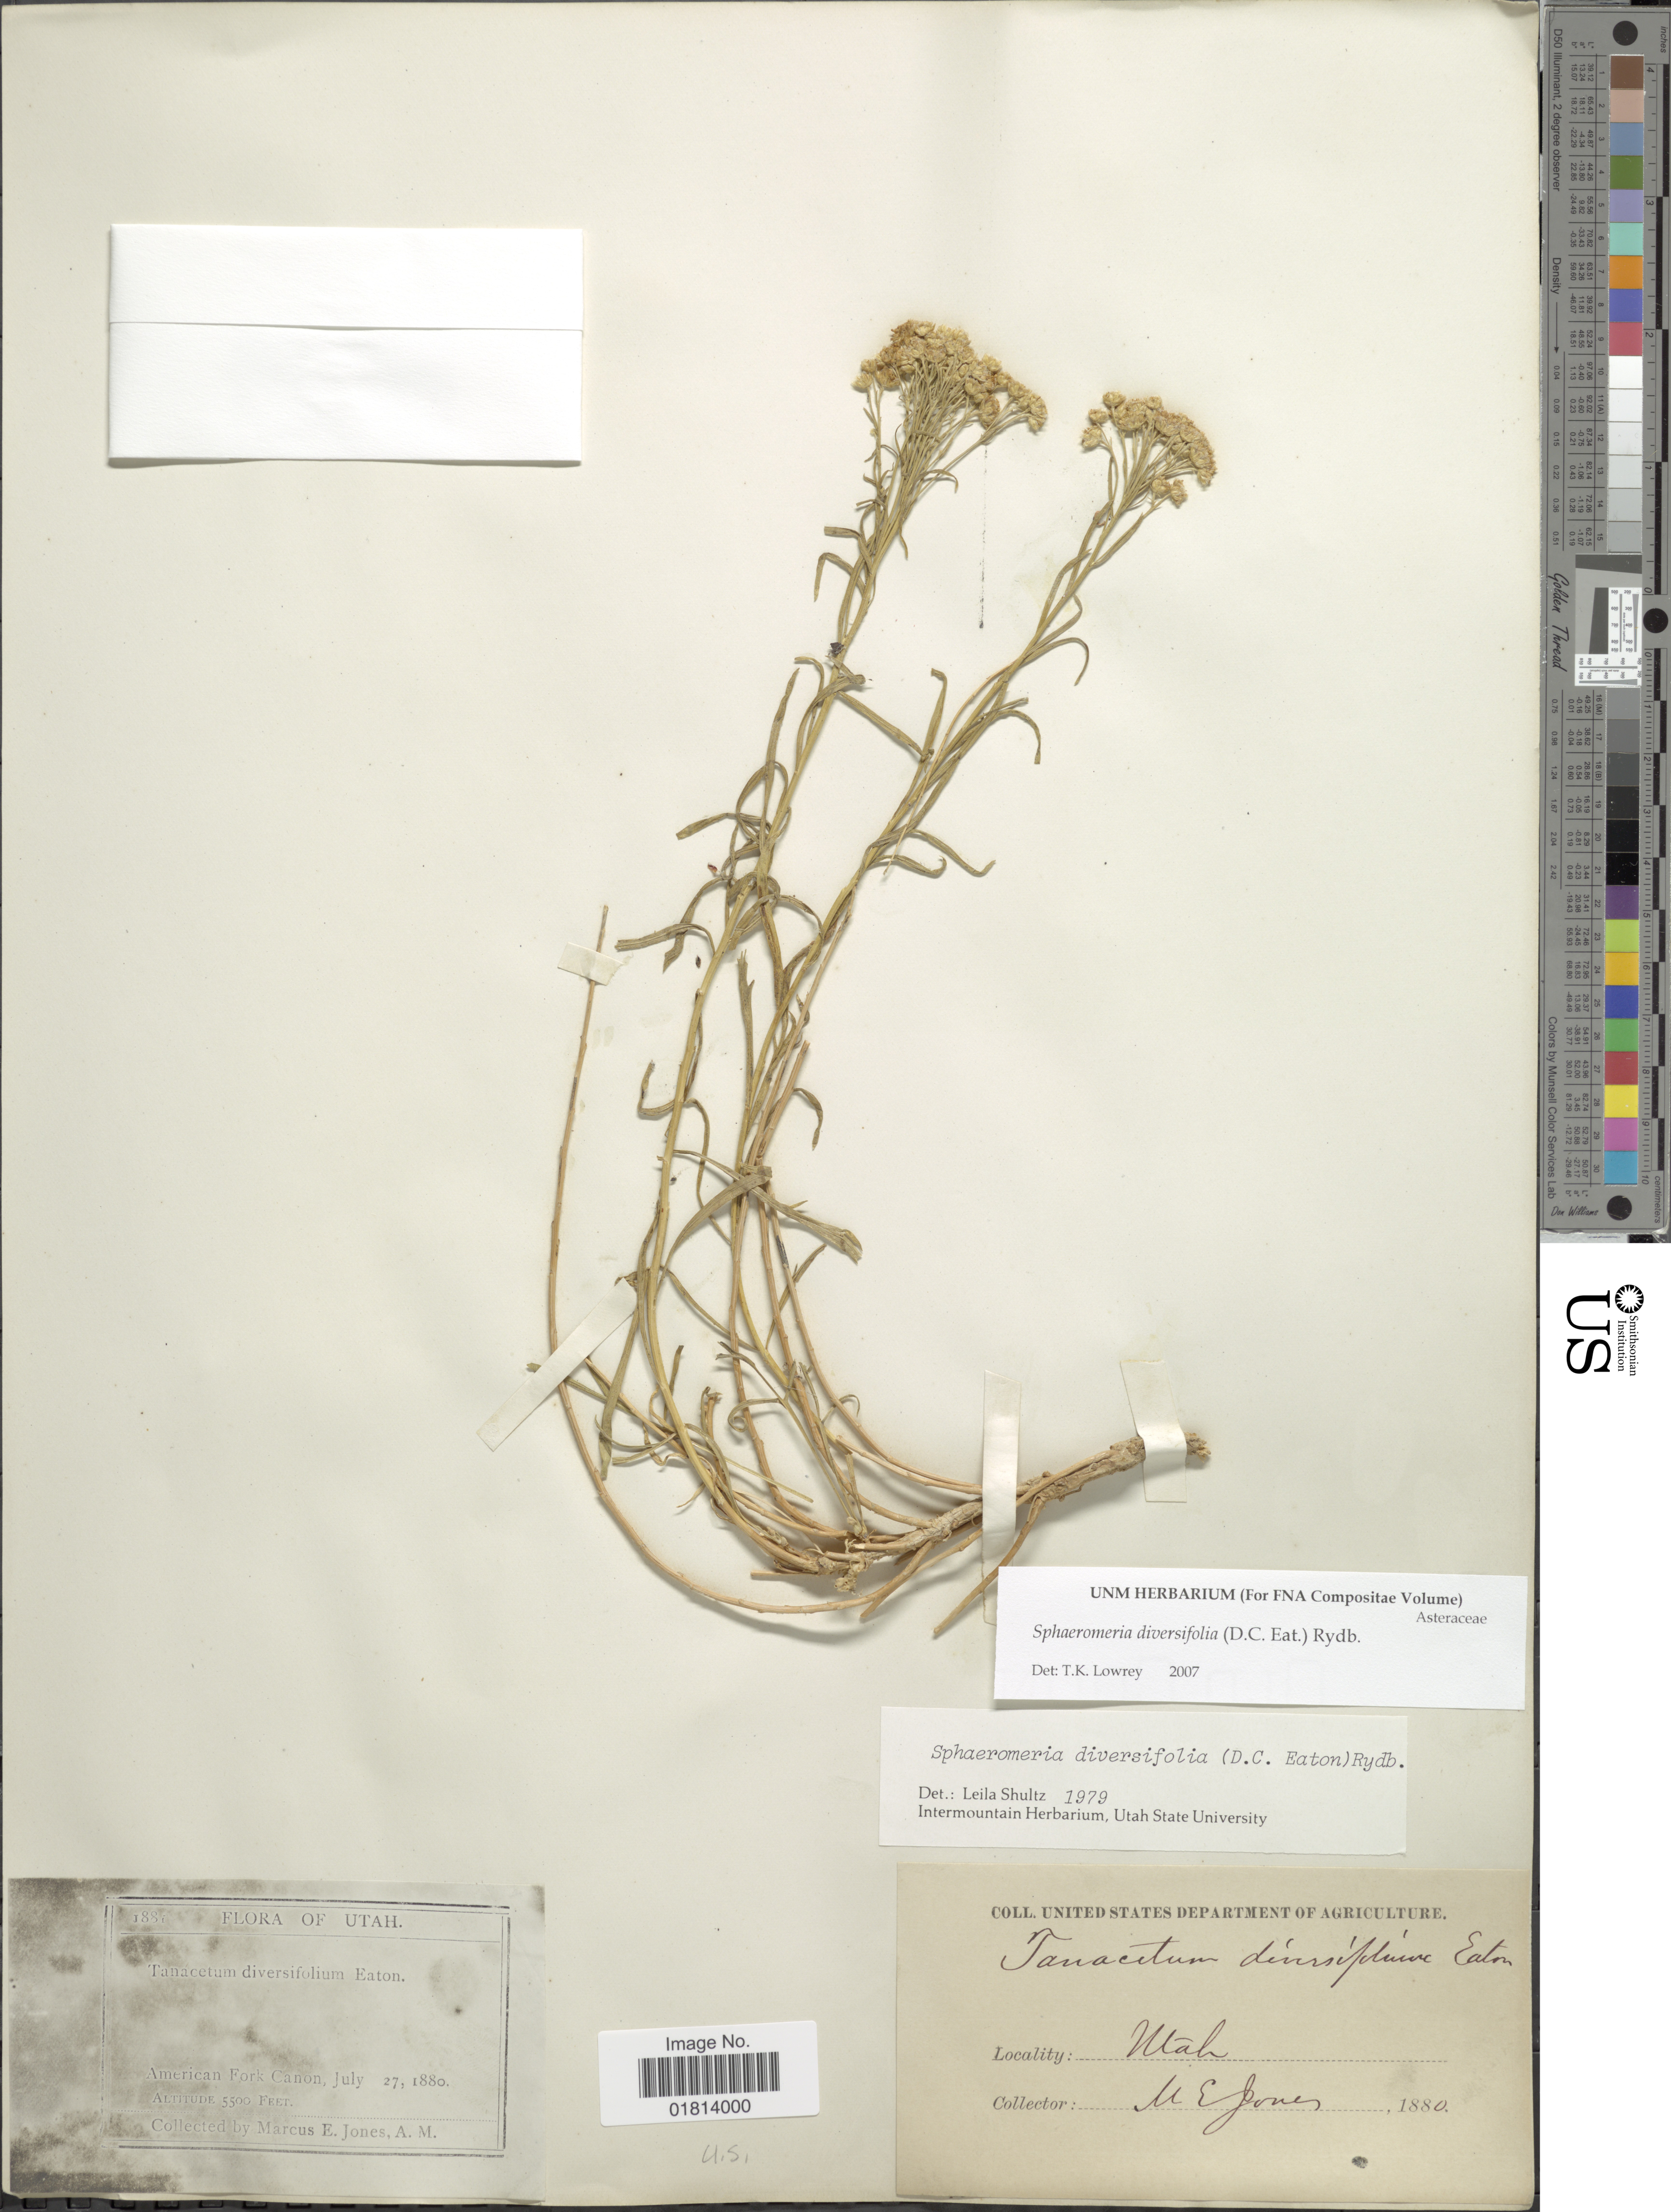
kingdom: Plantae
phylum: Tracheophyta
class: Magnoliopsida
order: Asterales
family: Asteraceae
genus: Sphaeromeria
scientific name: Sphaeromeria diversifolia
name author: (D.C. Eaton) Rydb.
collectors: M. E. Jones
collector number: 1885*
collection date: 1880-07-27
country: United States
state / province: Utah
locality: American Fork Canon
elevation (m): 1676